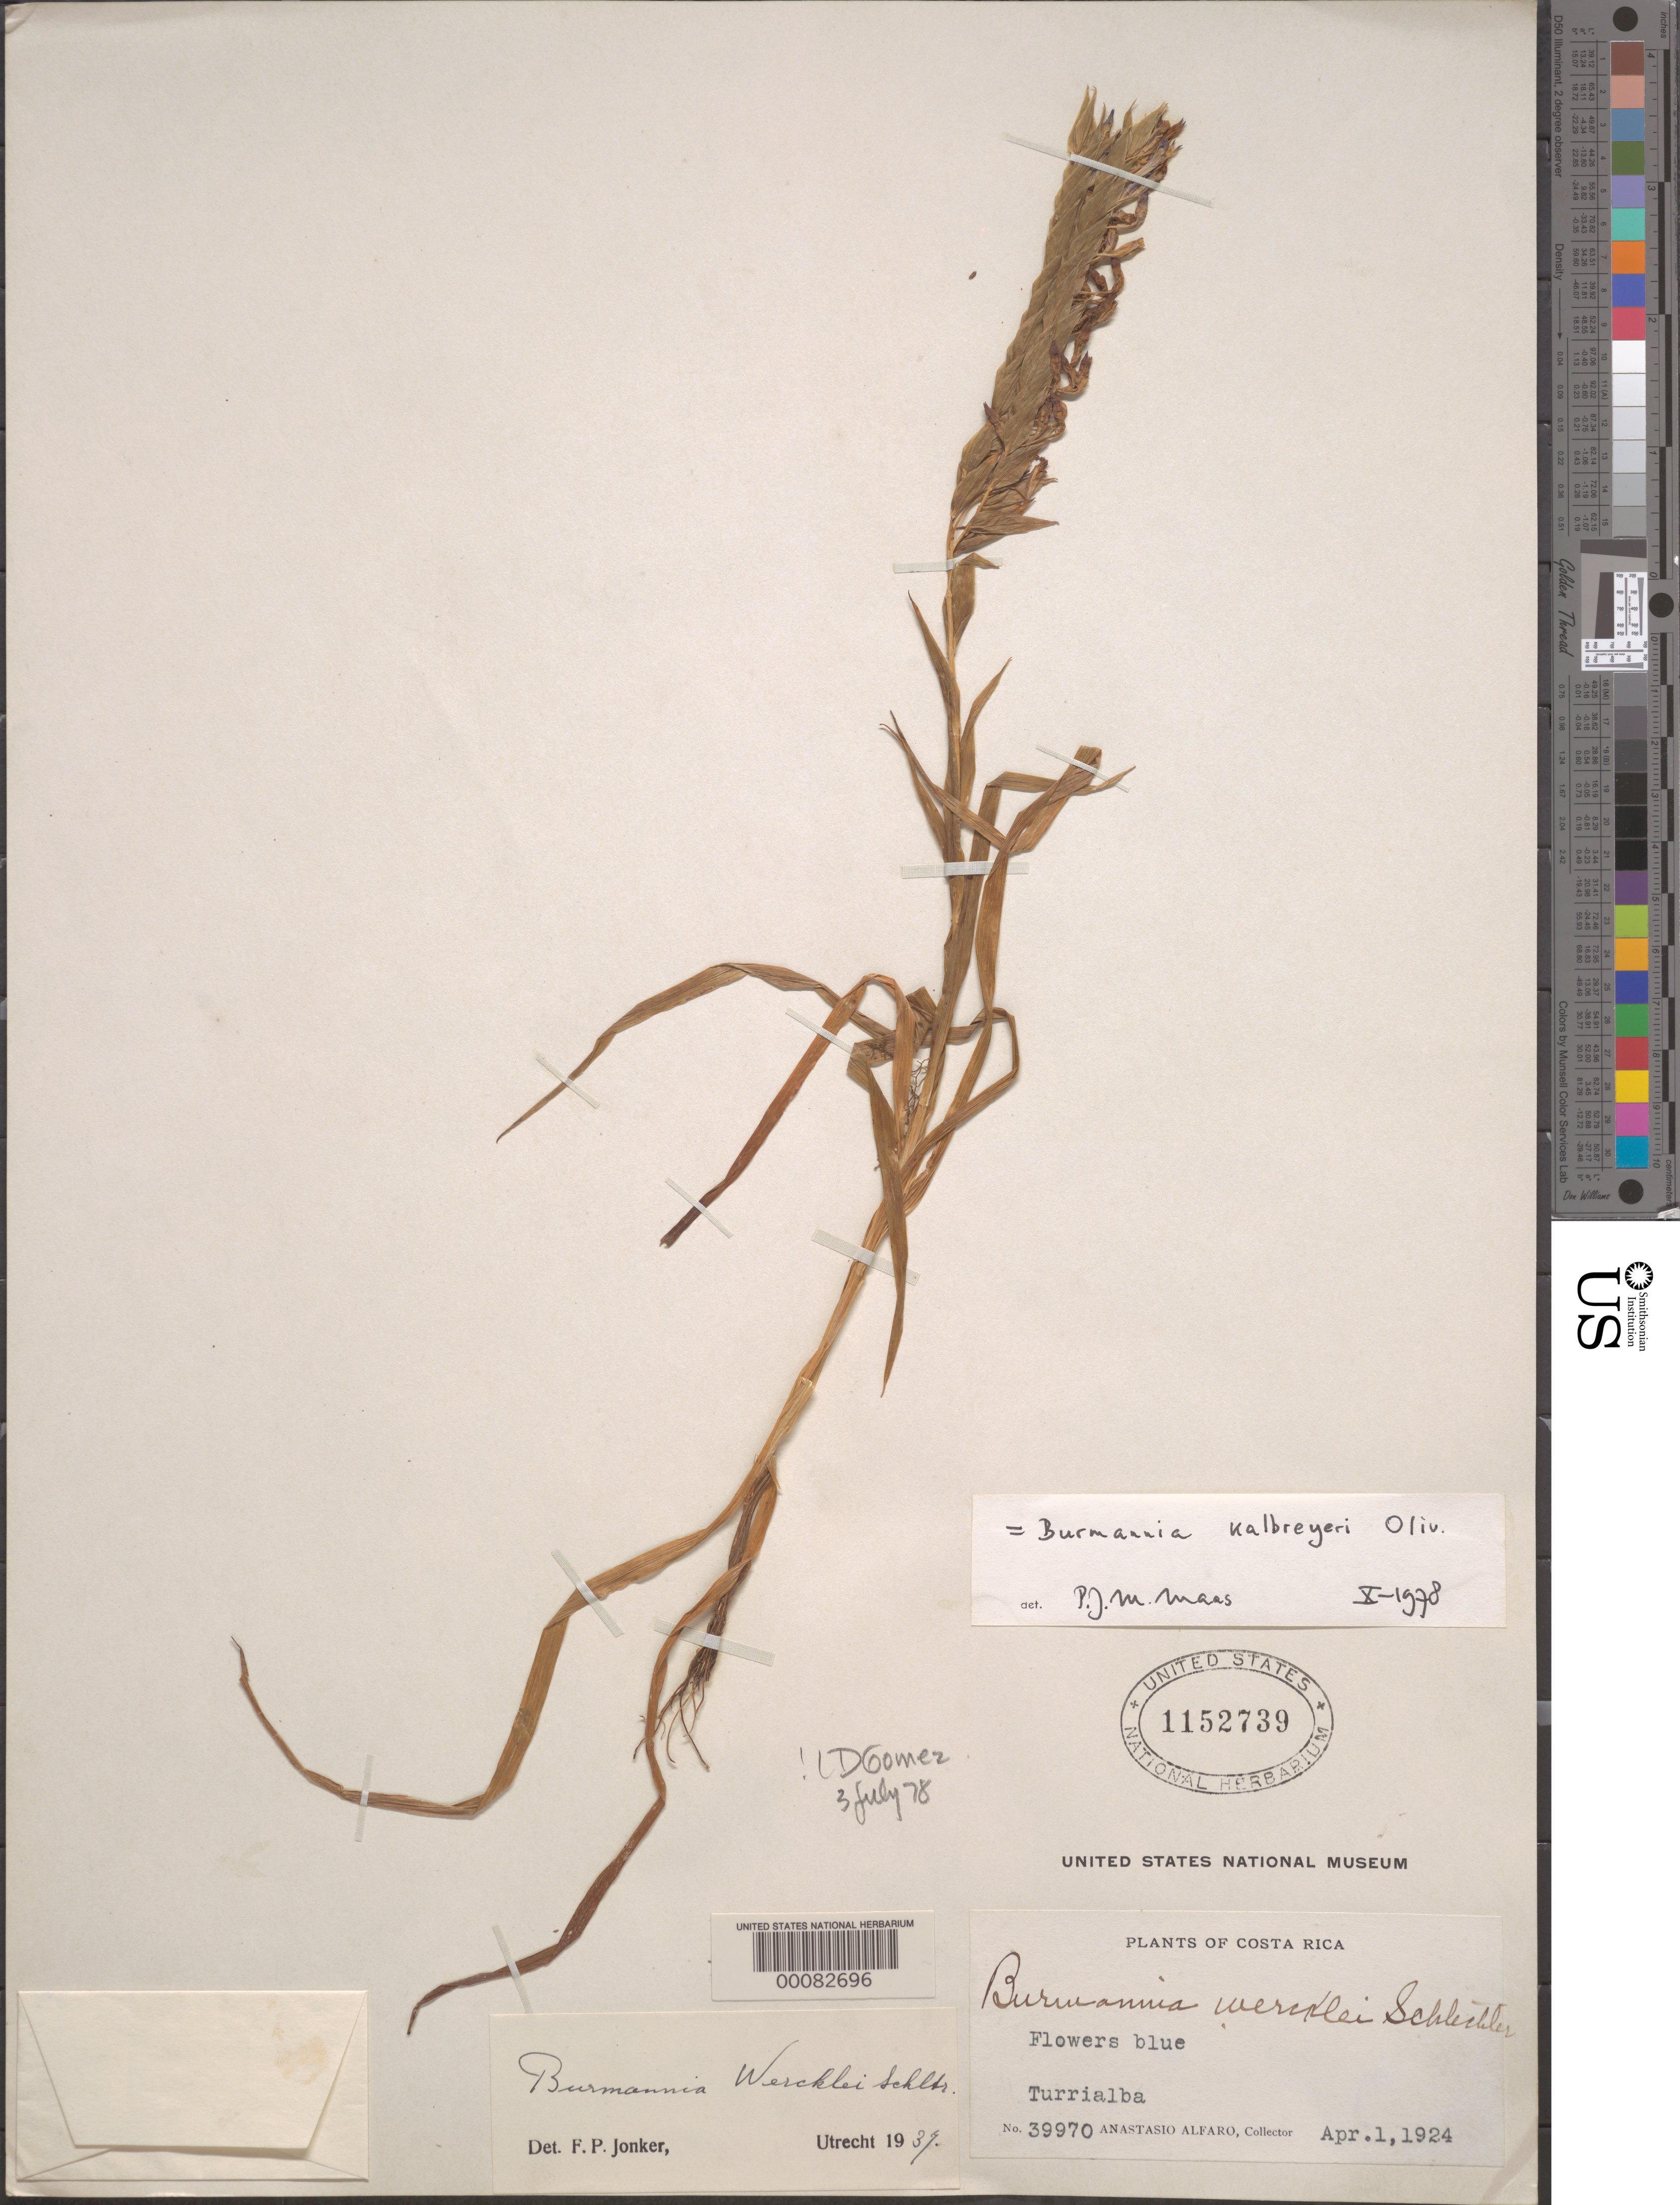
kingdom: Plantae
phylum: Tracheophyta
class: Liliopsida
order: Dioscoreales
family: Burmanniaceae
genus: Burmannia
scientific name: Burmannia kalbreyeri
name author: Oliv.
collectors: A. Alfaro Gonzalez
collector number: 39970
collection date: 1924-04-01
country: Costa Rica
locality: Turrialba.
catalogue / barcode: US 1152739